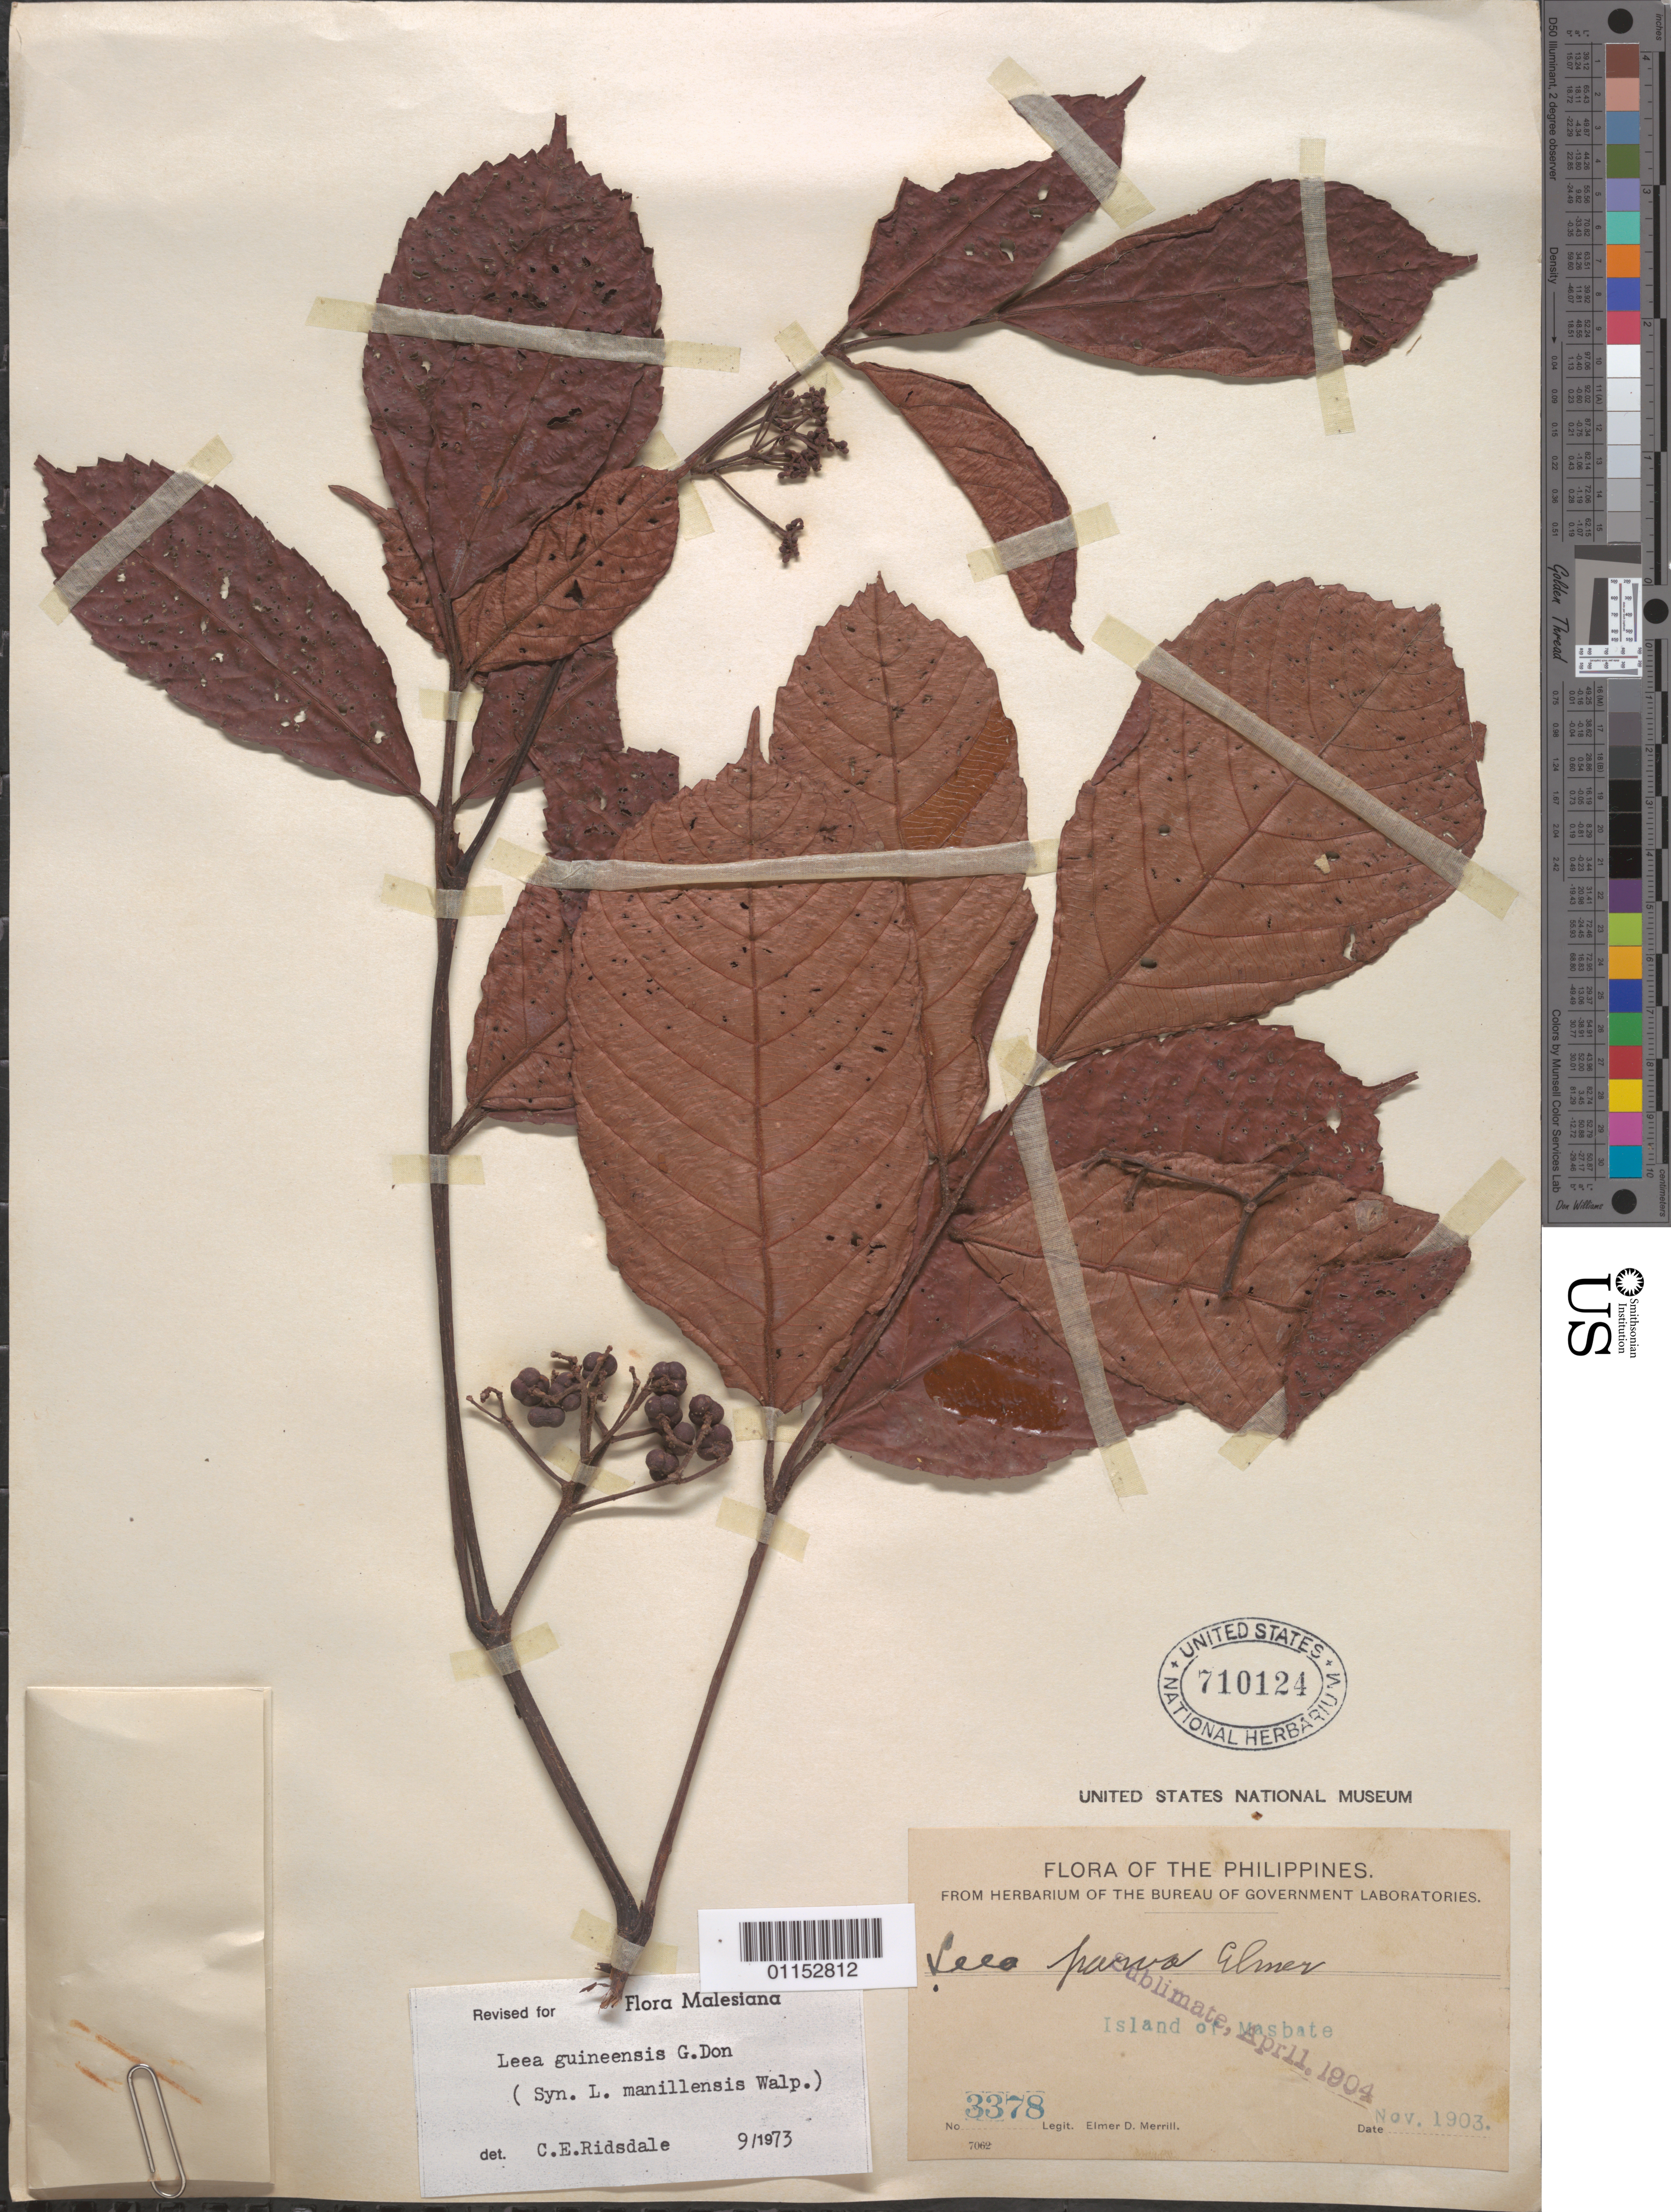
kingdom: Plantae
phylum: Tracheophyta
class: Magnoliopsida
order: Vitales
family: Vitaceae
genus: Leea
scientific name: Leea guineensis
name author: G. Don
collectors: A. D. E. Elmer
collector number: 3378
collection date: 1903-11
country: Philippines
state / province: Bicol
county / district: Masbate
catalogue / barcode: US 710124